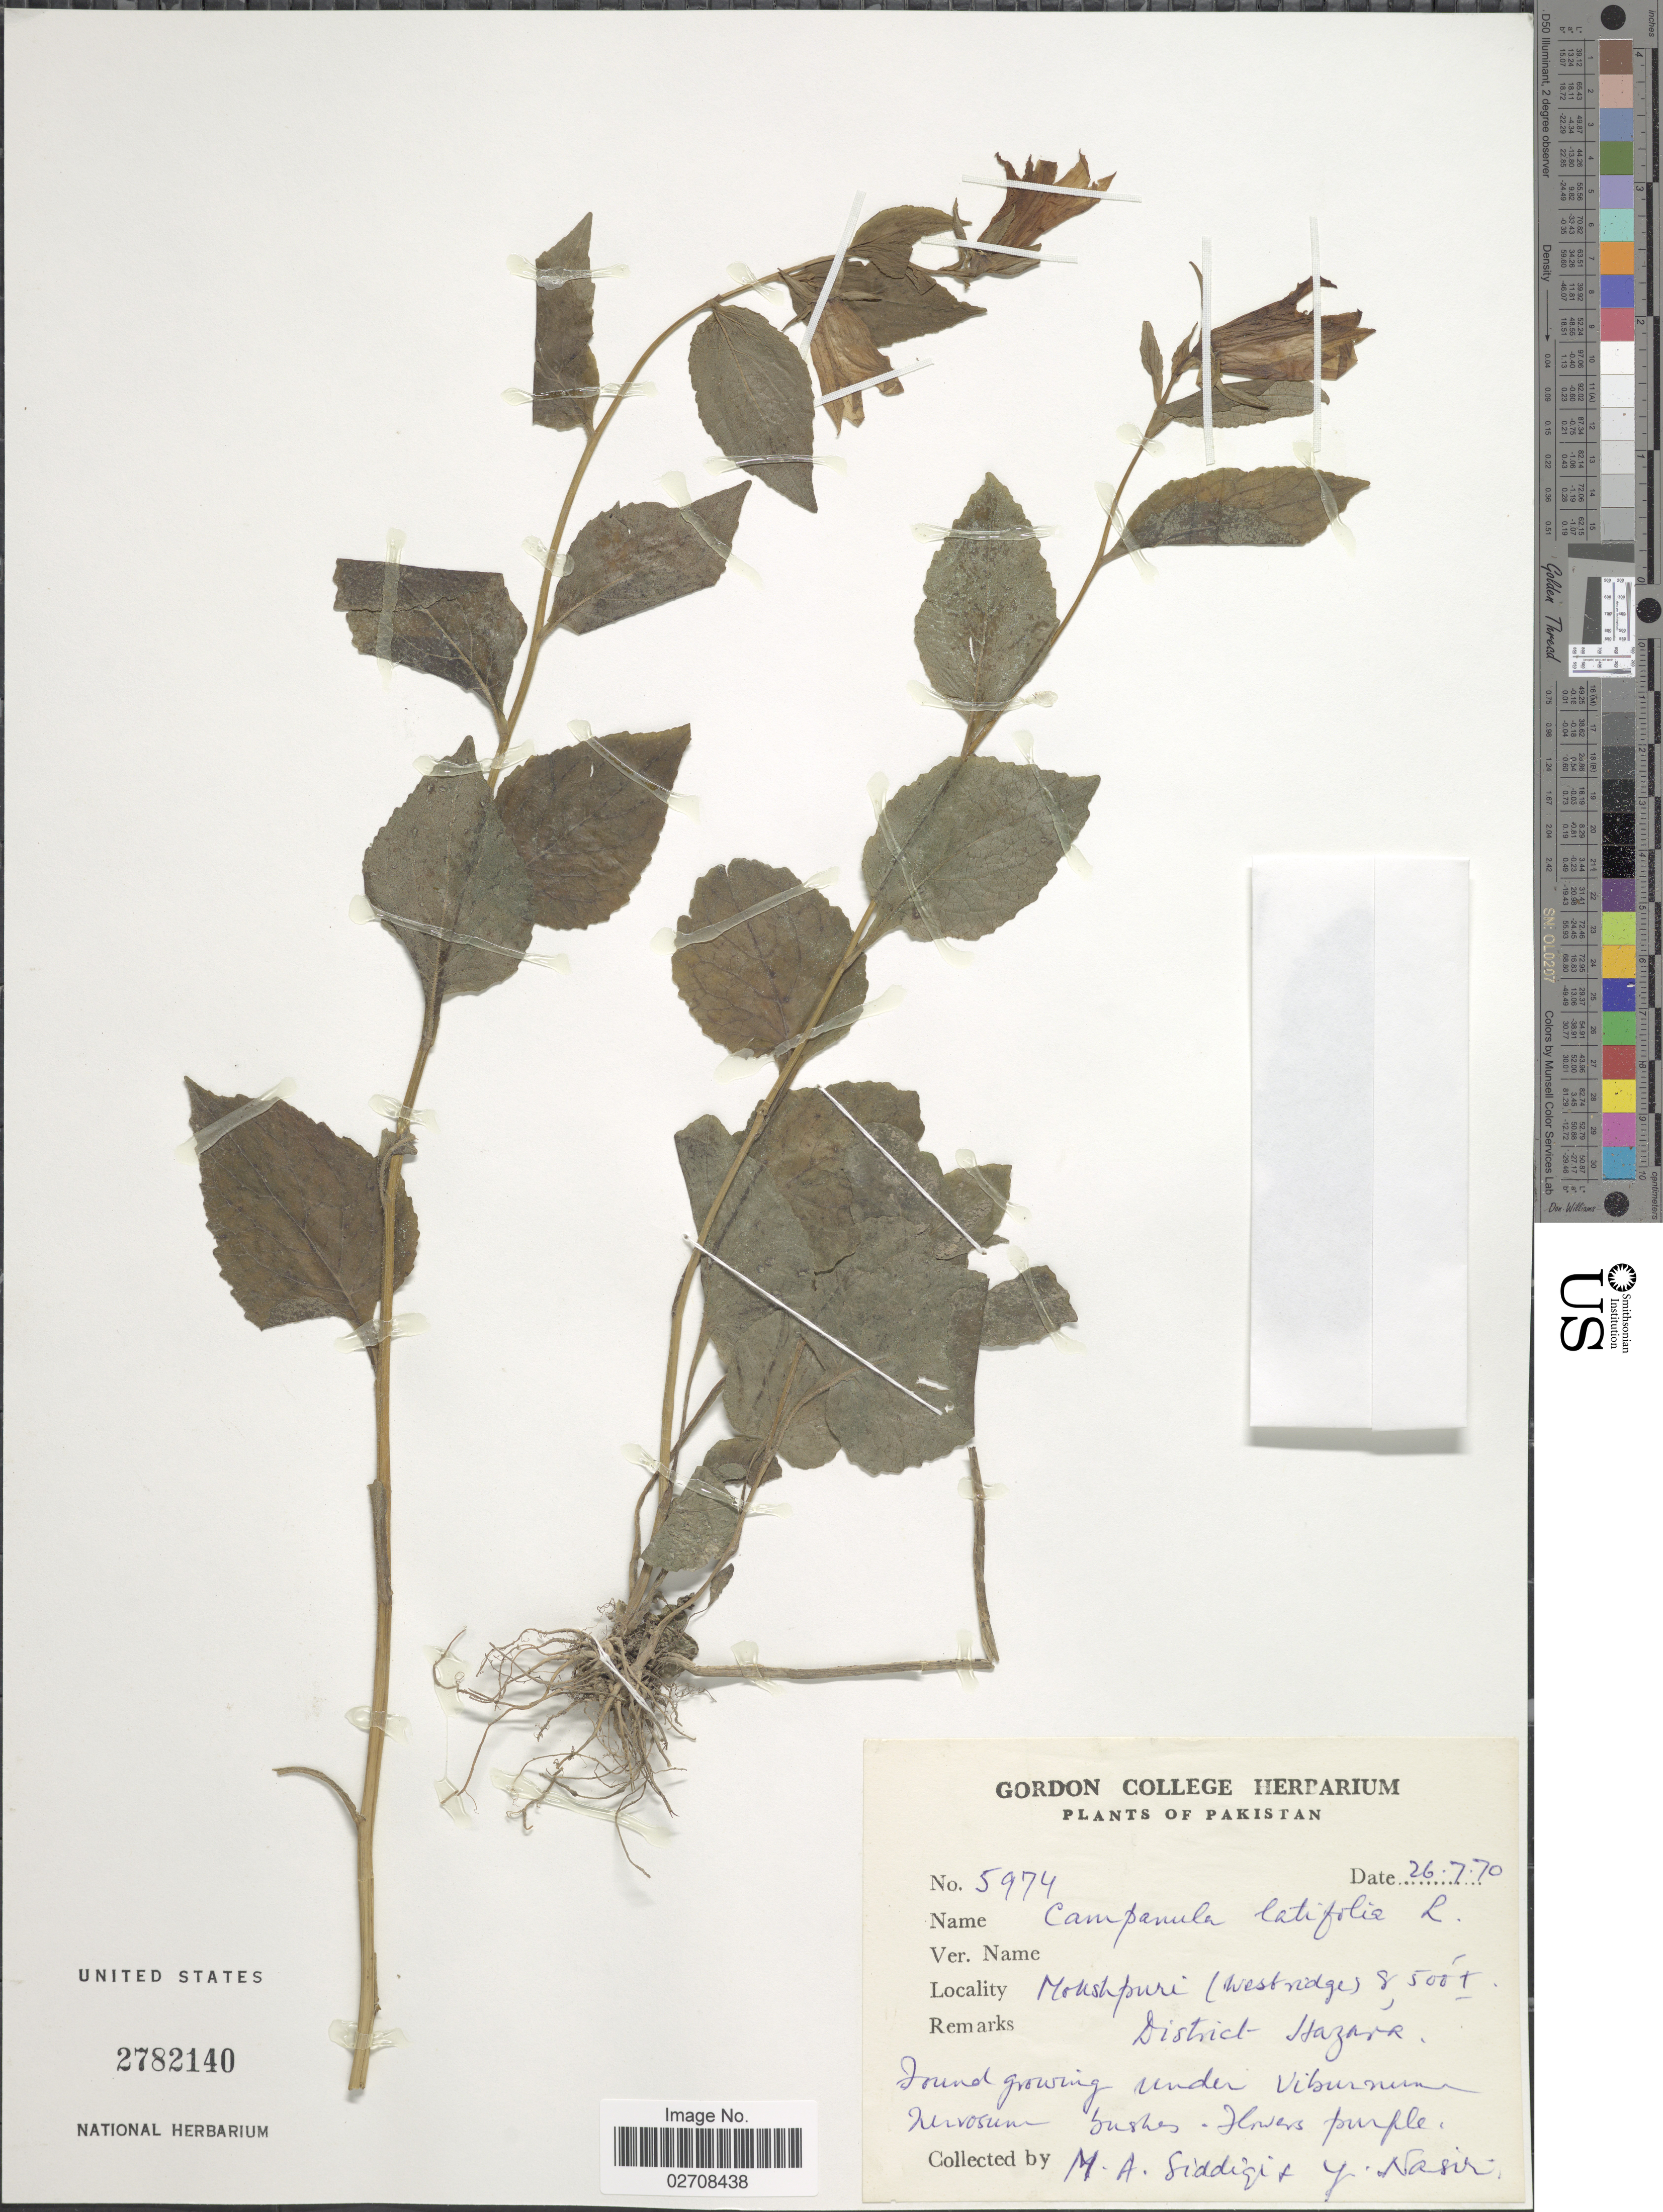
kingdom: Plantae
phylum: Tracheophyta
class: Magnoliopsida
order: Asterales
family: Campanulaceae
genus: Campanula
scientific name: Campanula latifolia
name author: L.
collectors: M. Siddiqi & Y. Nasir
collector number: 5974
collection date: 1970-07-26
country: Pakistan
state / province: Khyber Pakhtunkhwa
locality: Monshpuri (west ridge). District Hazara.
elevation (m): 2591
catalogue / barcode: US 2782140